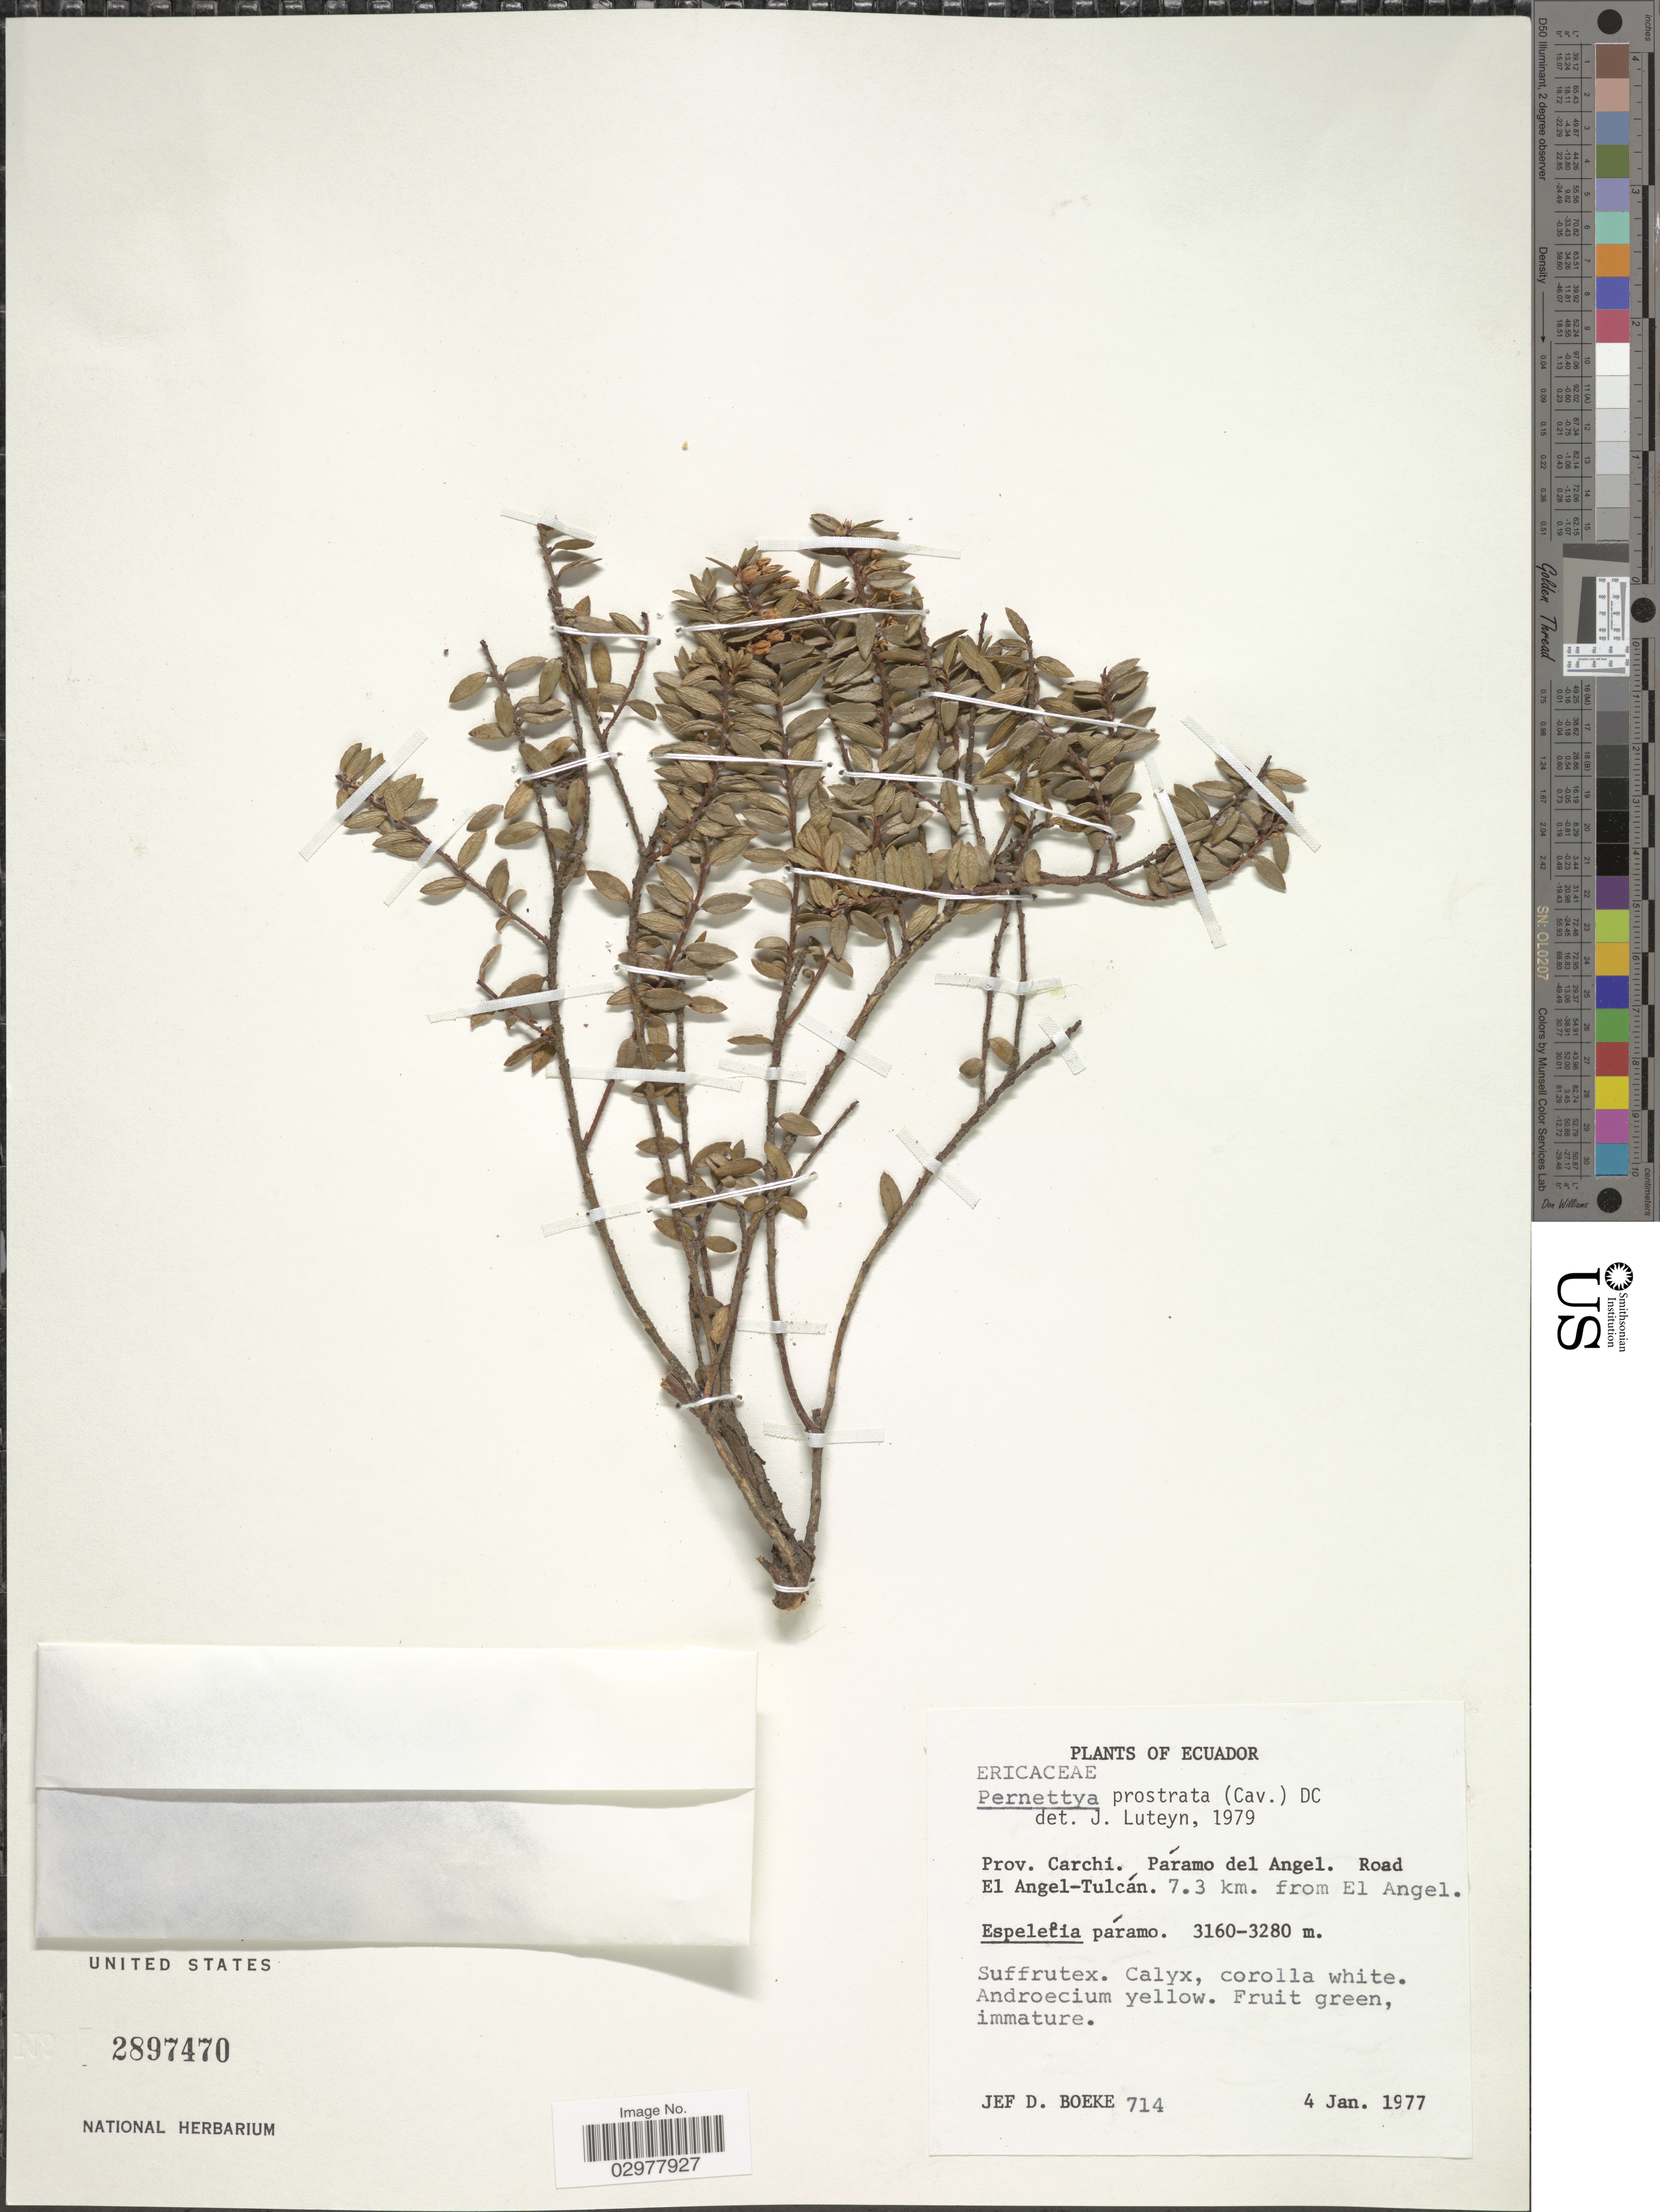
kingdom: Plantae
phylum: Tracheophyta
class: Magnoliopsida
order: Ericales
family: Ericaceae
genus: Pernettya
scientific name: Pernettya prostrata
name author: (Cav.) DC.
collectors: J. Boeke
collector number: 714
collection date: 1977-01-04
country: Ecuador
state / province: Carchi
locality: Páramo del Angel. Road El Angel-Tulcán. 7.3 km. from El Angel.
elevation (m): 3160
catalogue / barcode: US 2897470